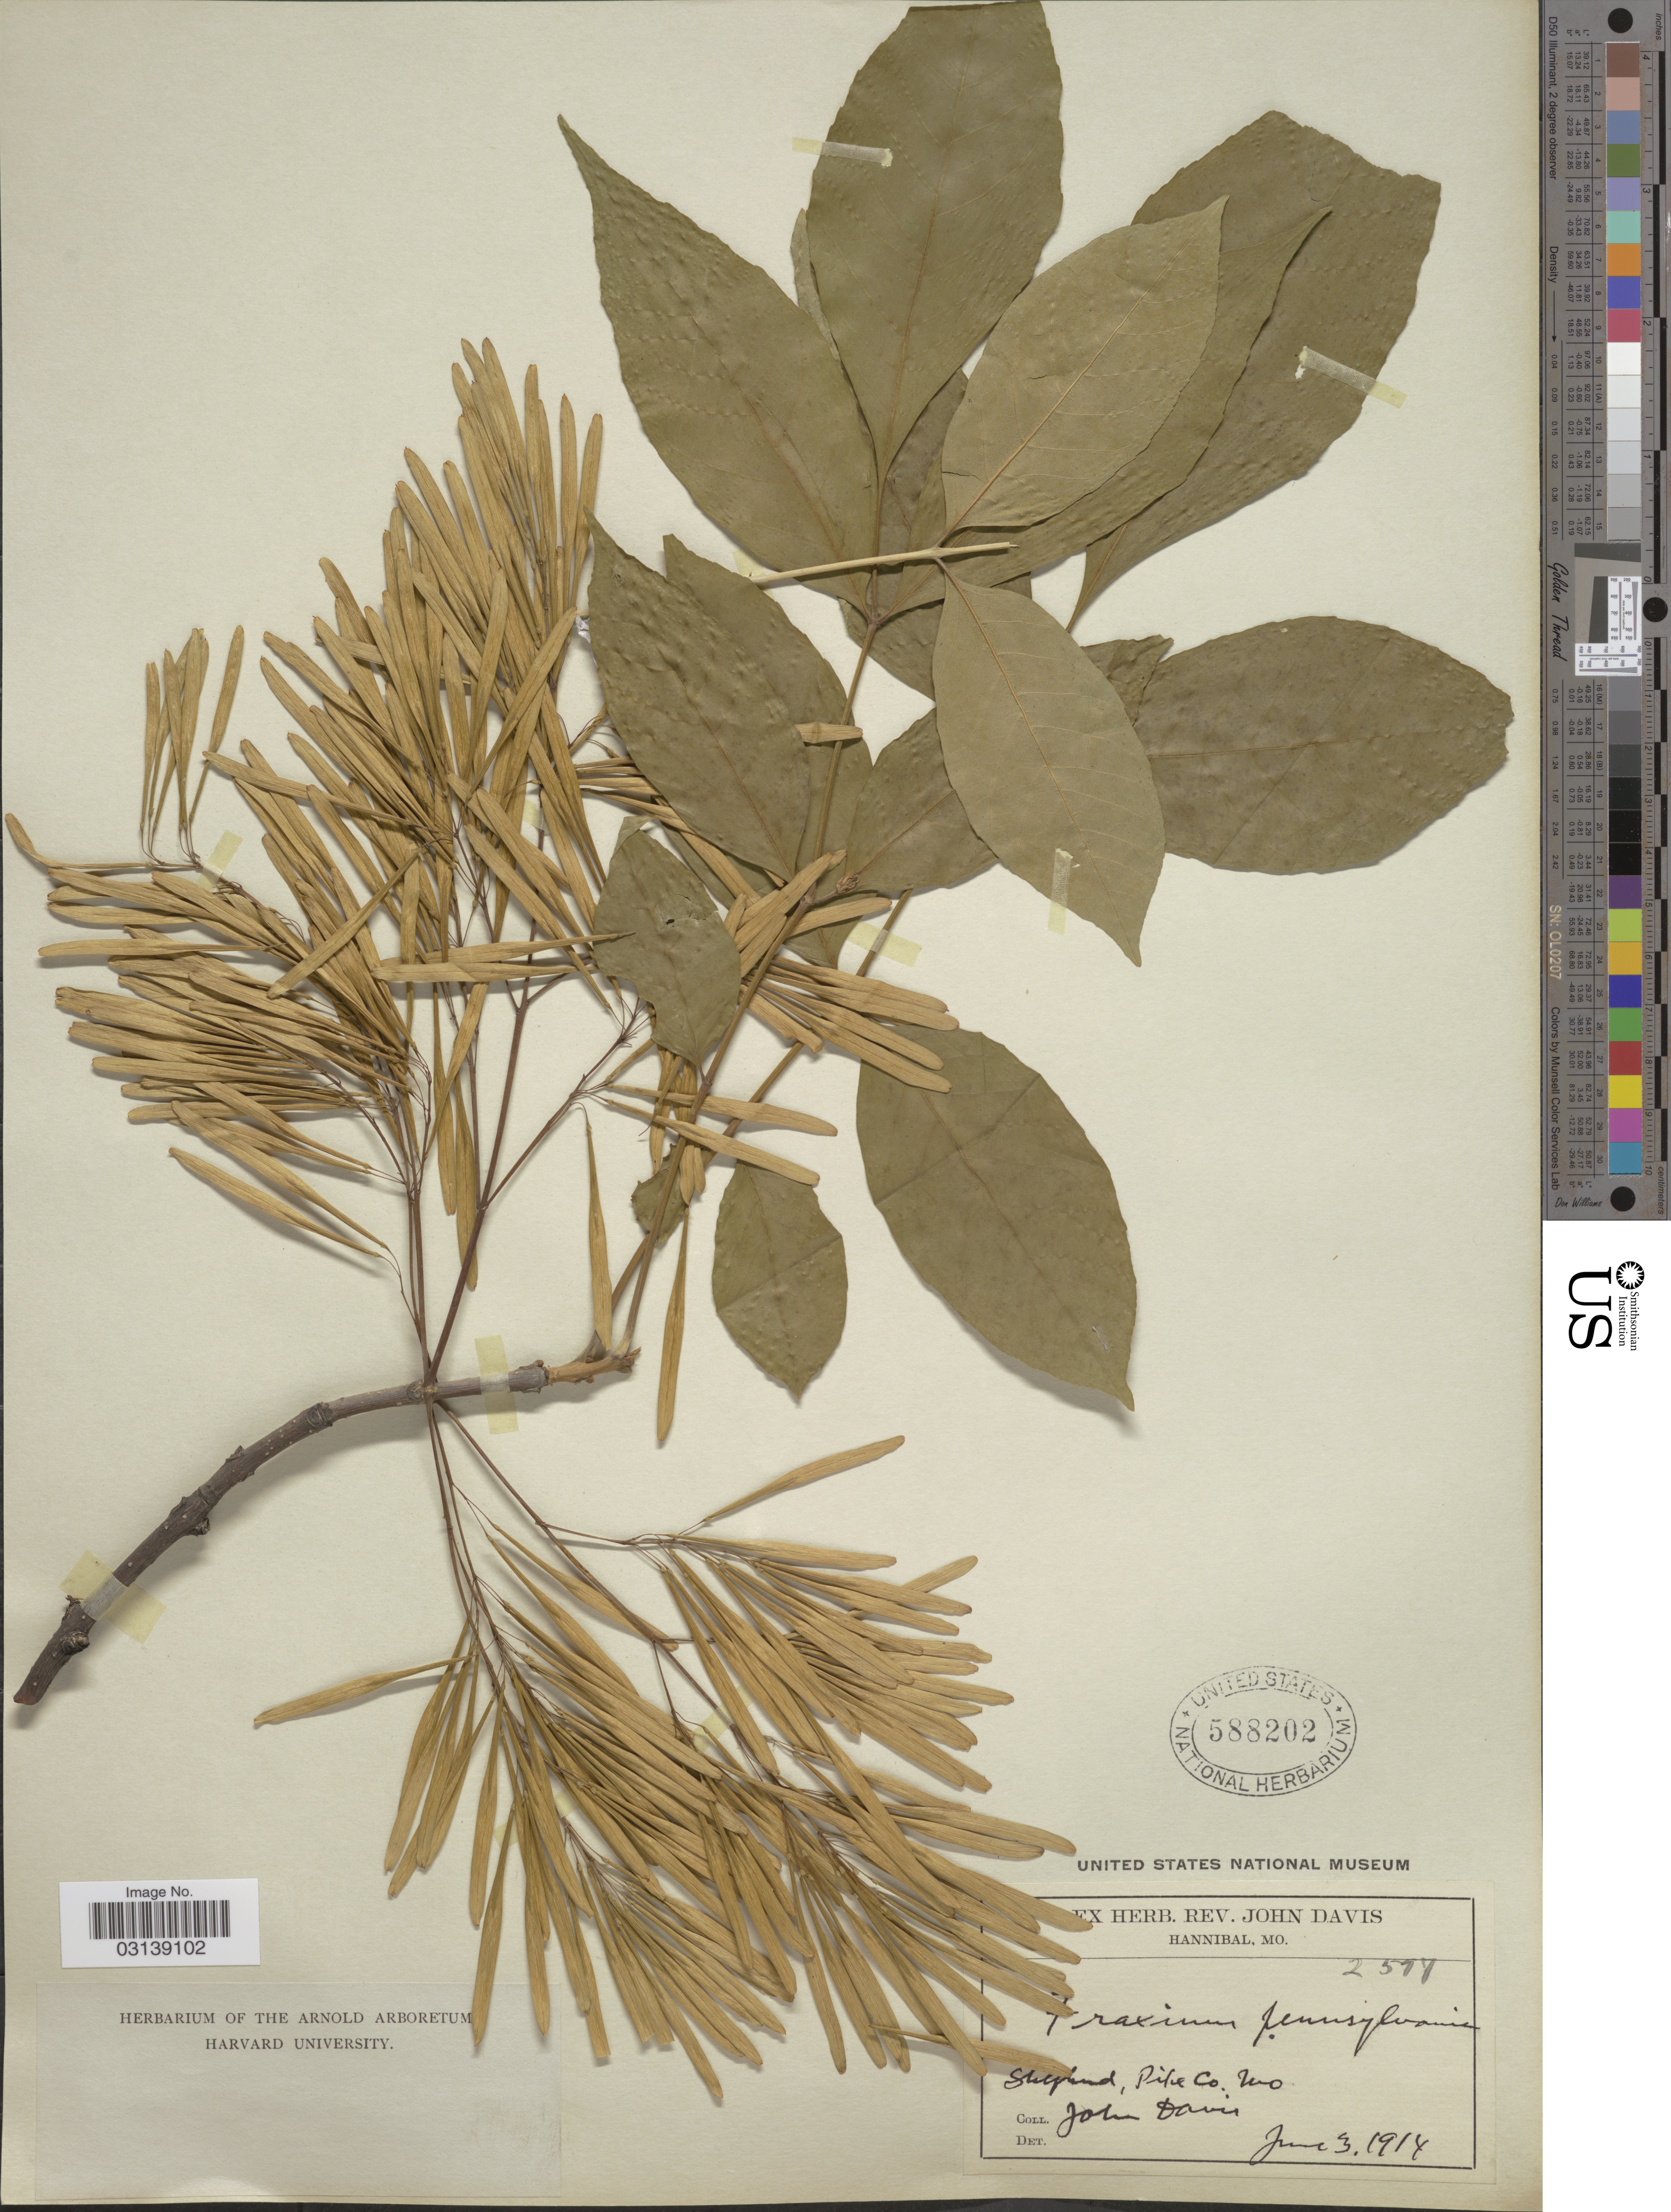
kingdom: Plantae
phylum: Tracheophyta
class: Magnoliopsida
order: Lamiales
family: Oleaceae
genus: Fraxinus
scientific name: Fraxinus pennsylvanica var. lanceolata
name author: Sarg.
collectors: J. Davis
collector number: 2597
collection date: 1914-06-03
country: United States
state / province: Missouri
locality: Shepherd, Pike Co.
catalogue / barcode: US 588202